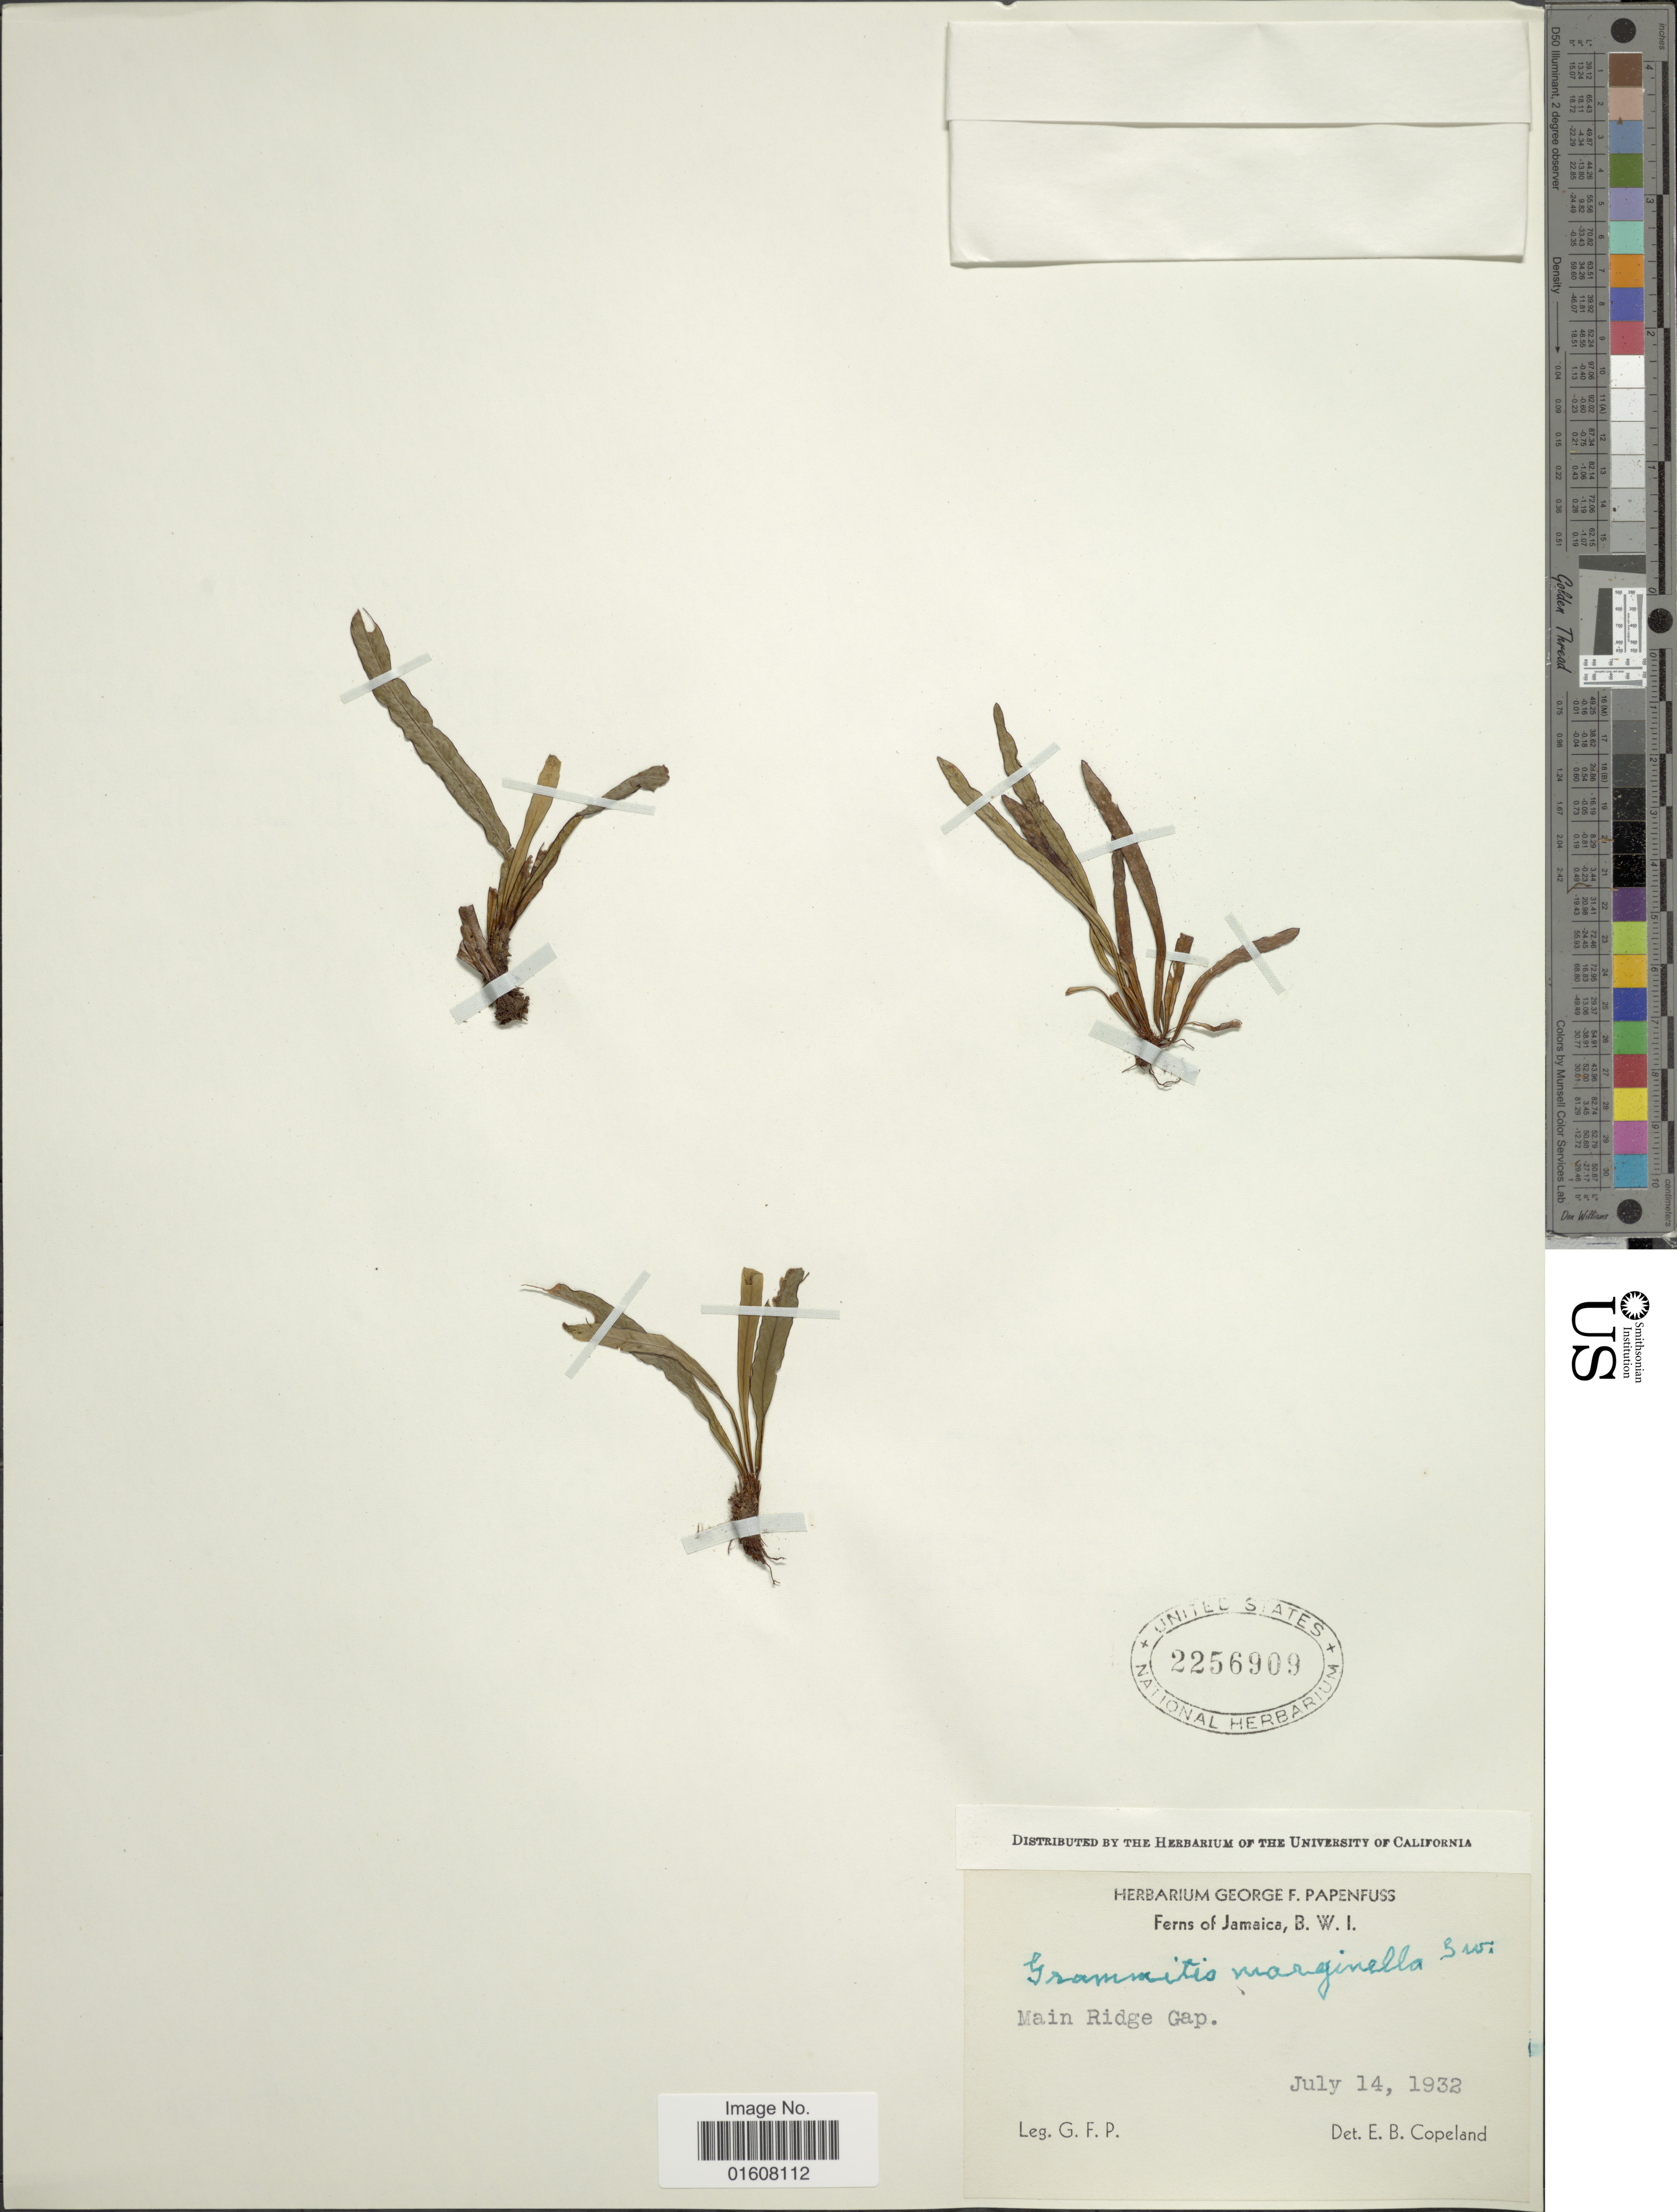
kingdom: Plantae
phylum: Tracheophyta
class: Polypodiopsida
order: Polypodiales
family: Polypodiaceae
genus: Grammitis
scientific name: Grammitis marginella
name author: (Sw.) Sw.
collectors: G. Papenfuss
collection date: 1932-07-14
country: Jamaica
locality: B. W. I. Main Ridge Gap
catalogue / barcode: US 2256909